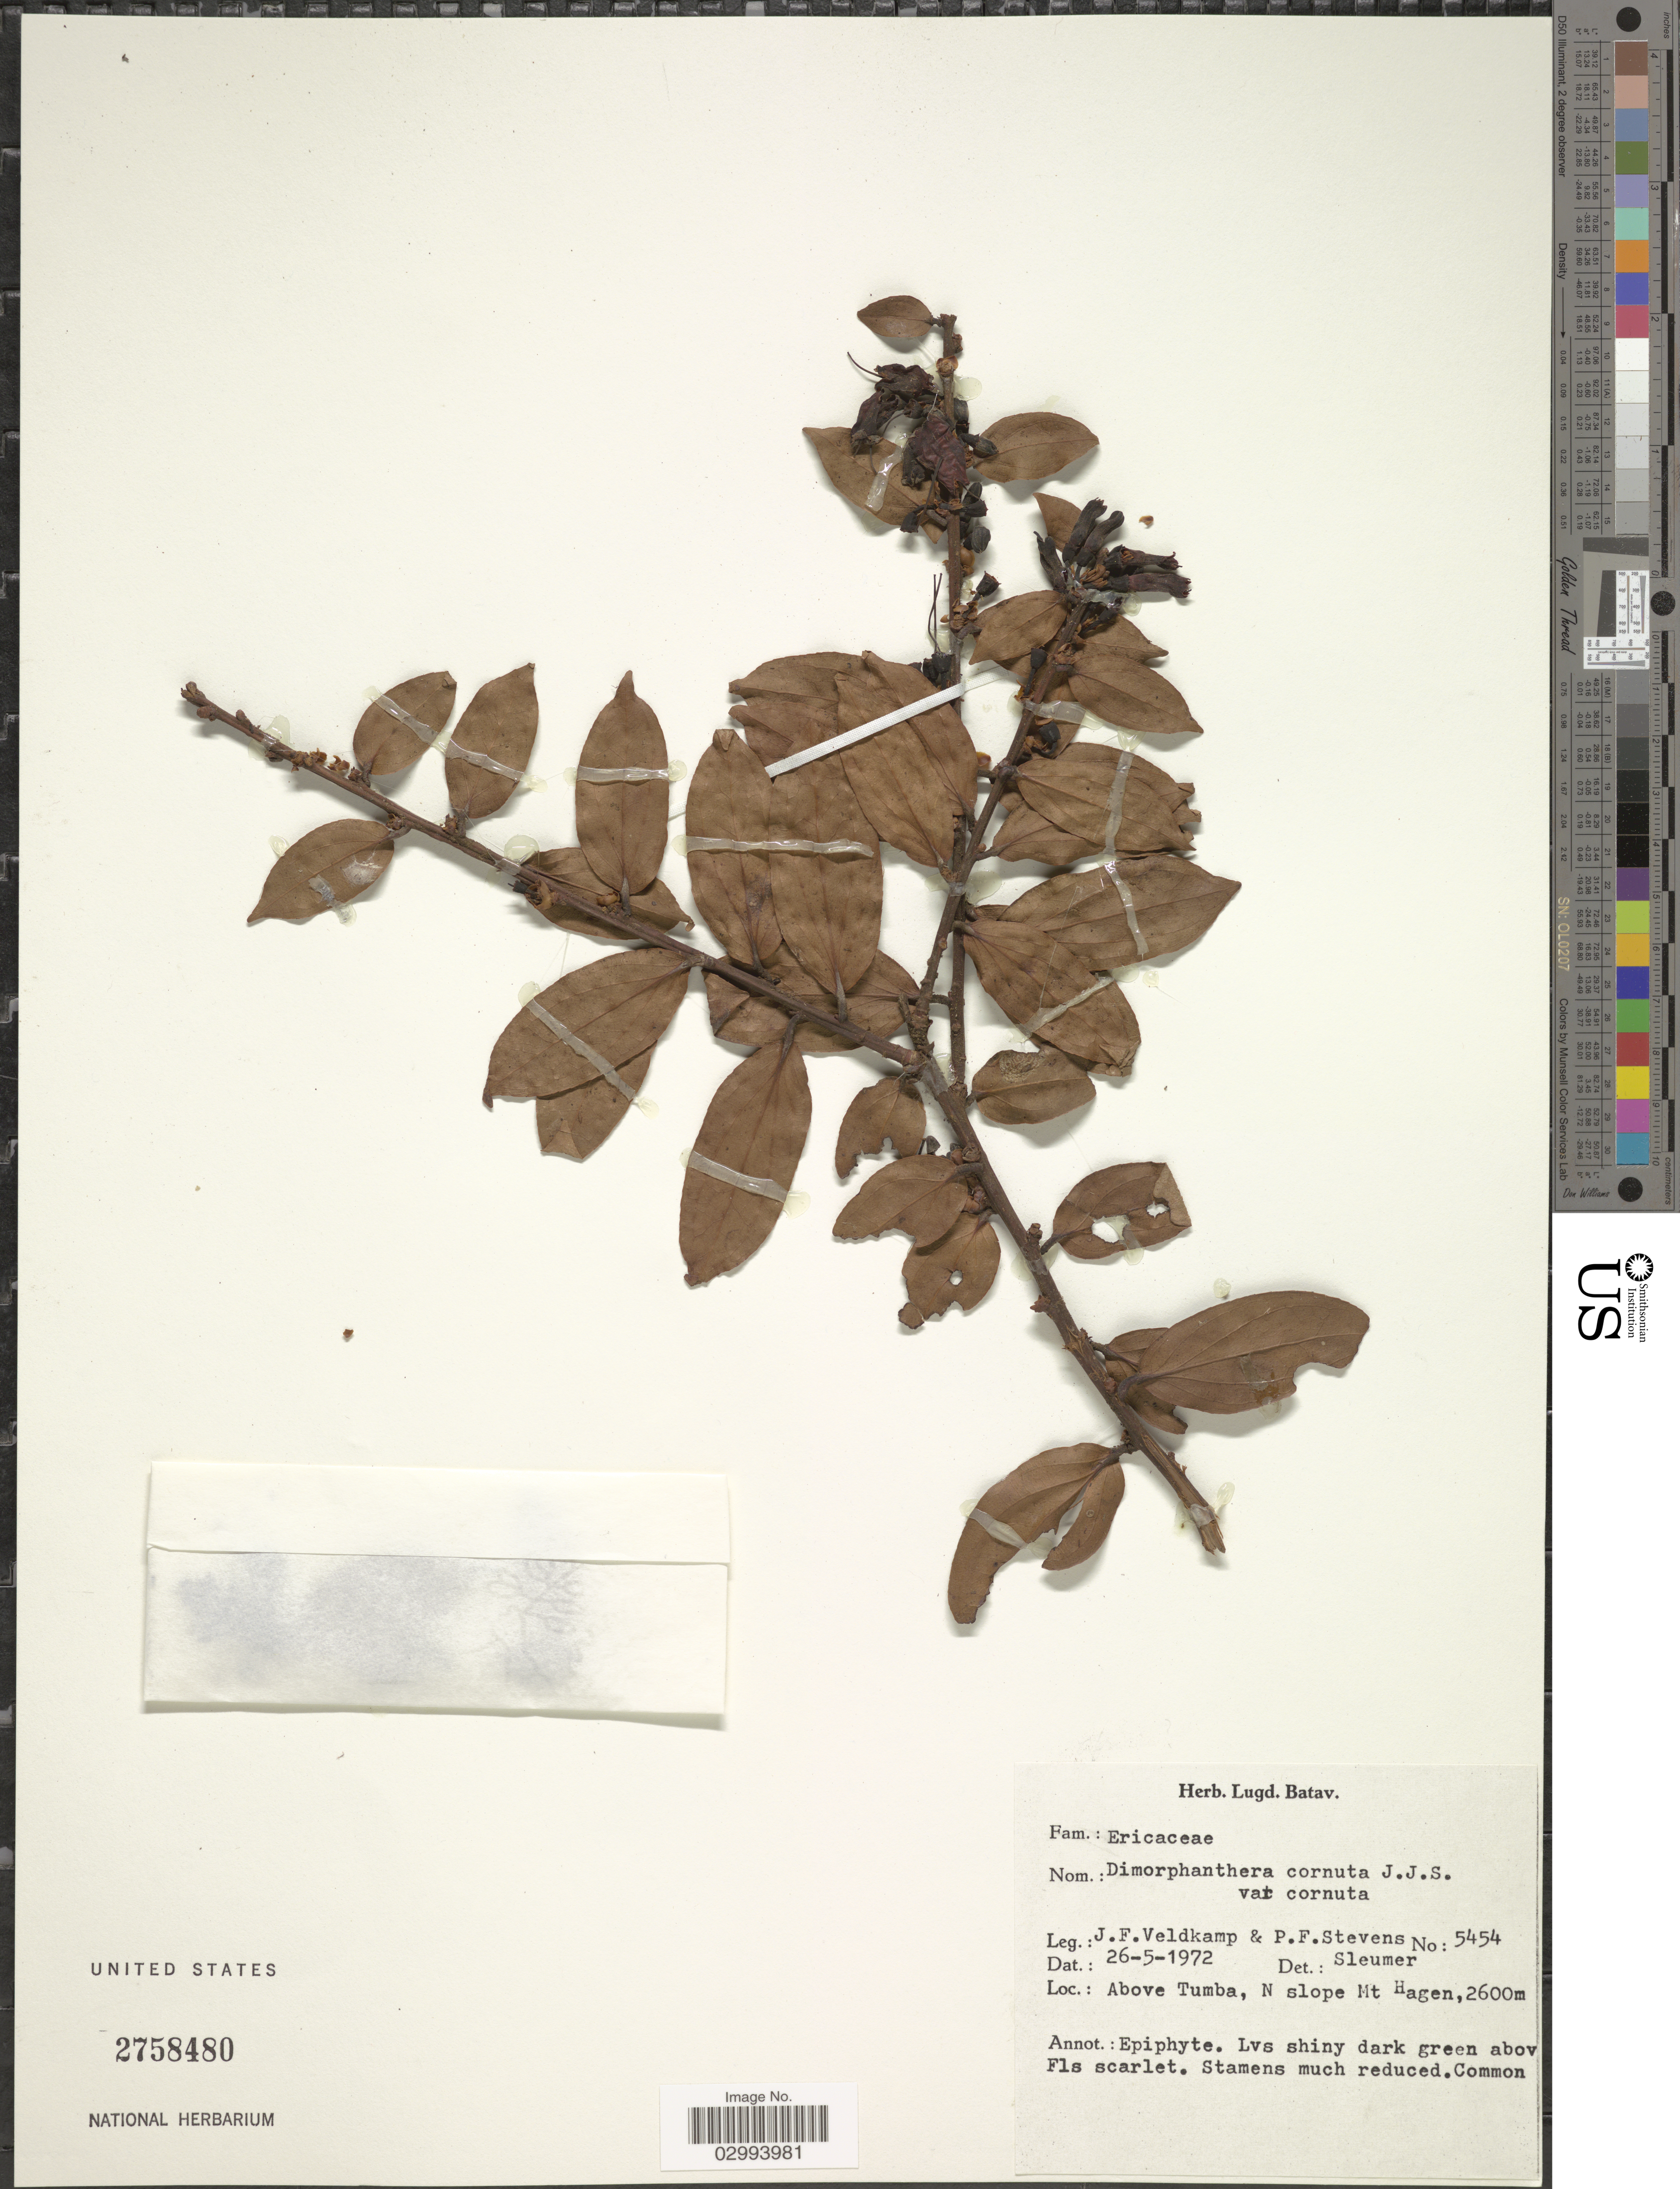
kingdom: Plantae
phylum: Tracheophyta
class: Magnoliopsida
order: Ericales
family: Ericaceae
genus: Dimorphanthera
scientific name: Dimorphanthera cornuta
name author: J.J. Sm.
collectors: J. F. Veldkamp & P. F. Stevens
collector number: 5454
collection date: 1972-05-26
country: Papua New Guinea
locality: Above Tumba, N slope Mt Hagen.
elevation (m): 2600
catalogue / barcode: US 2758480